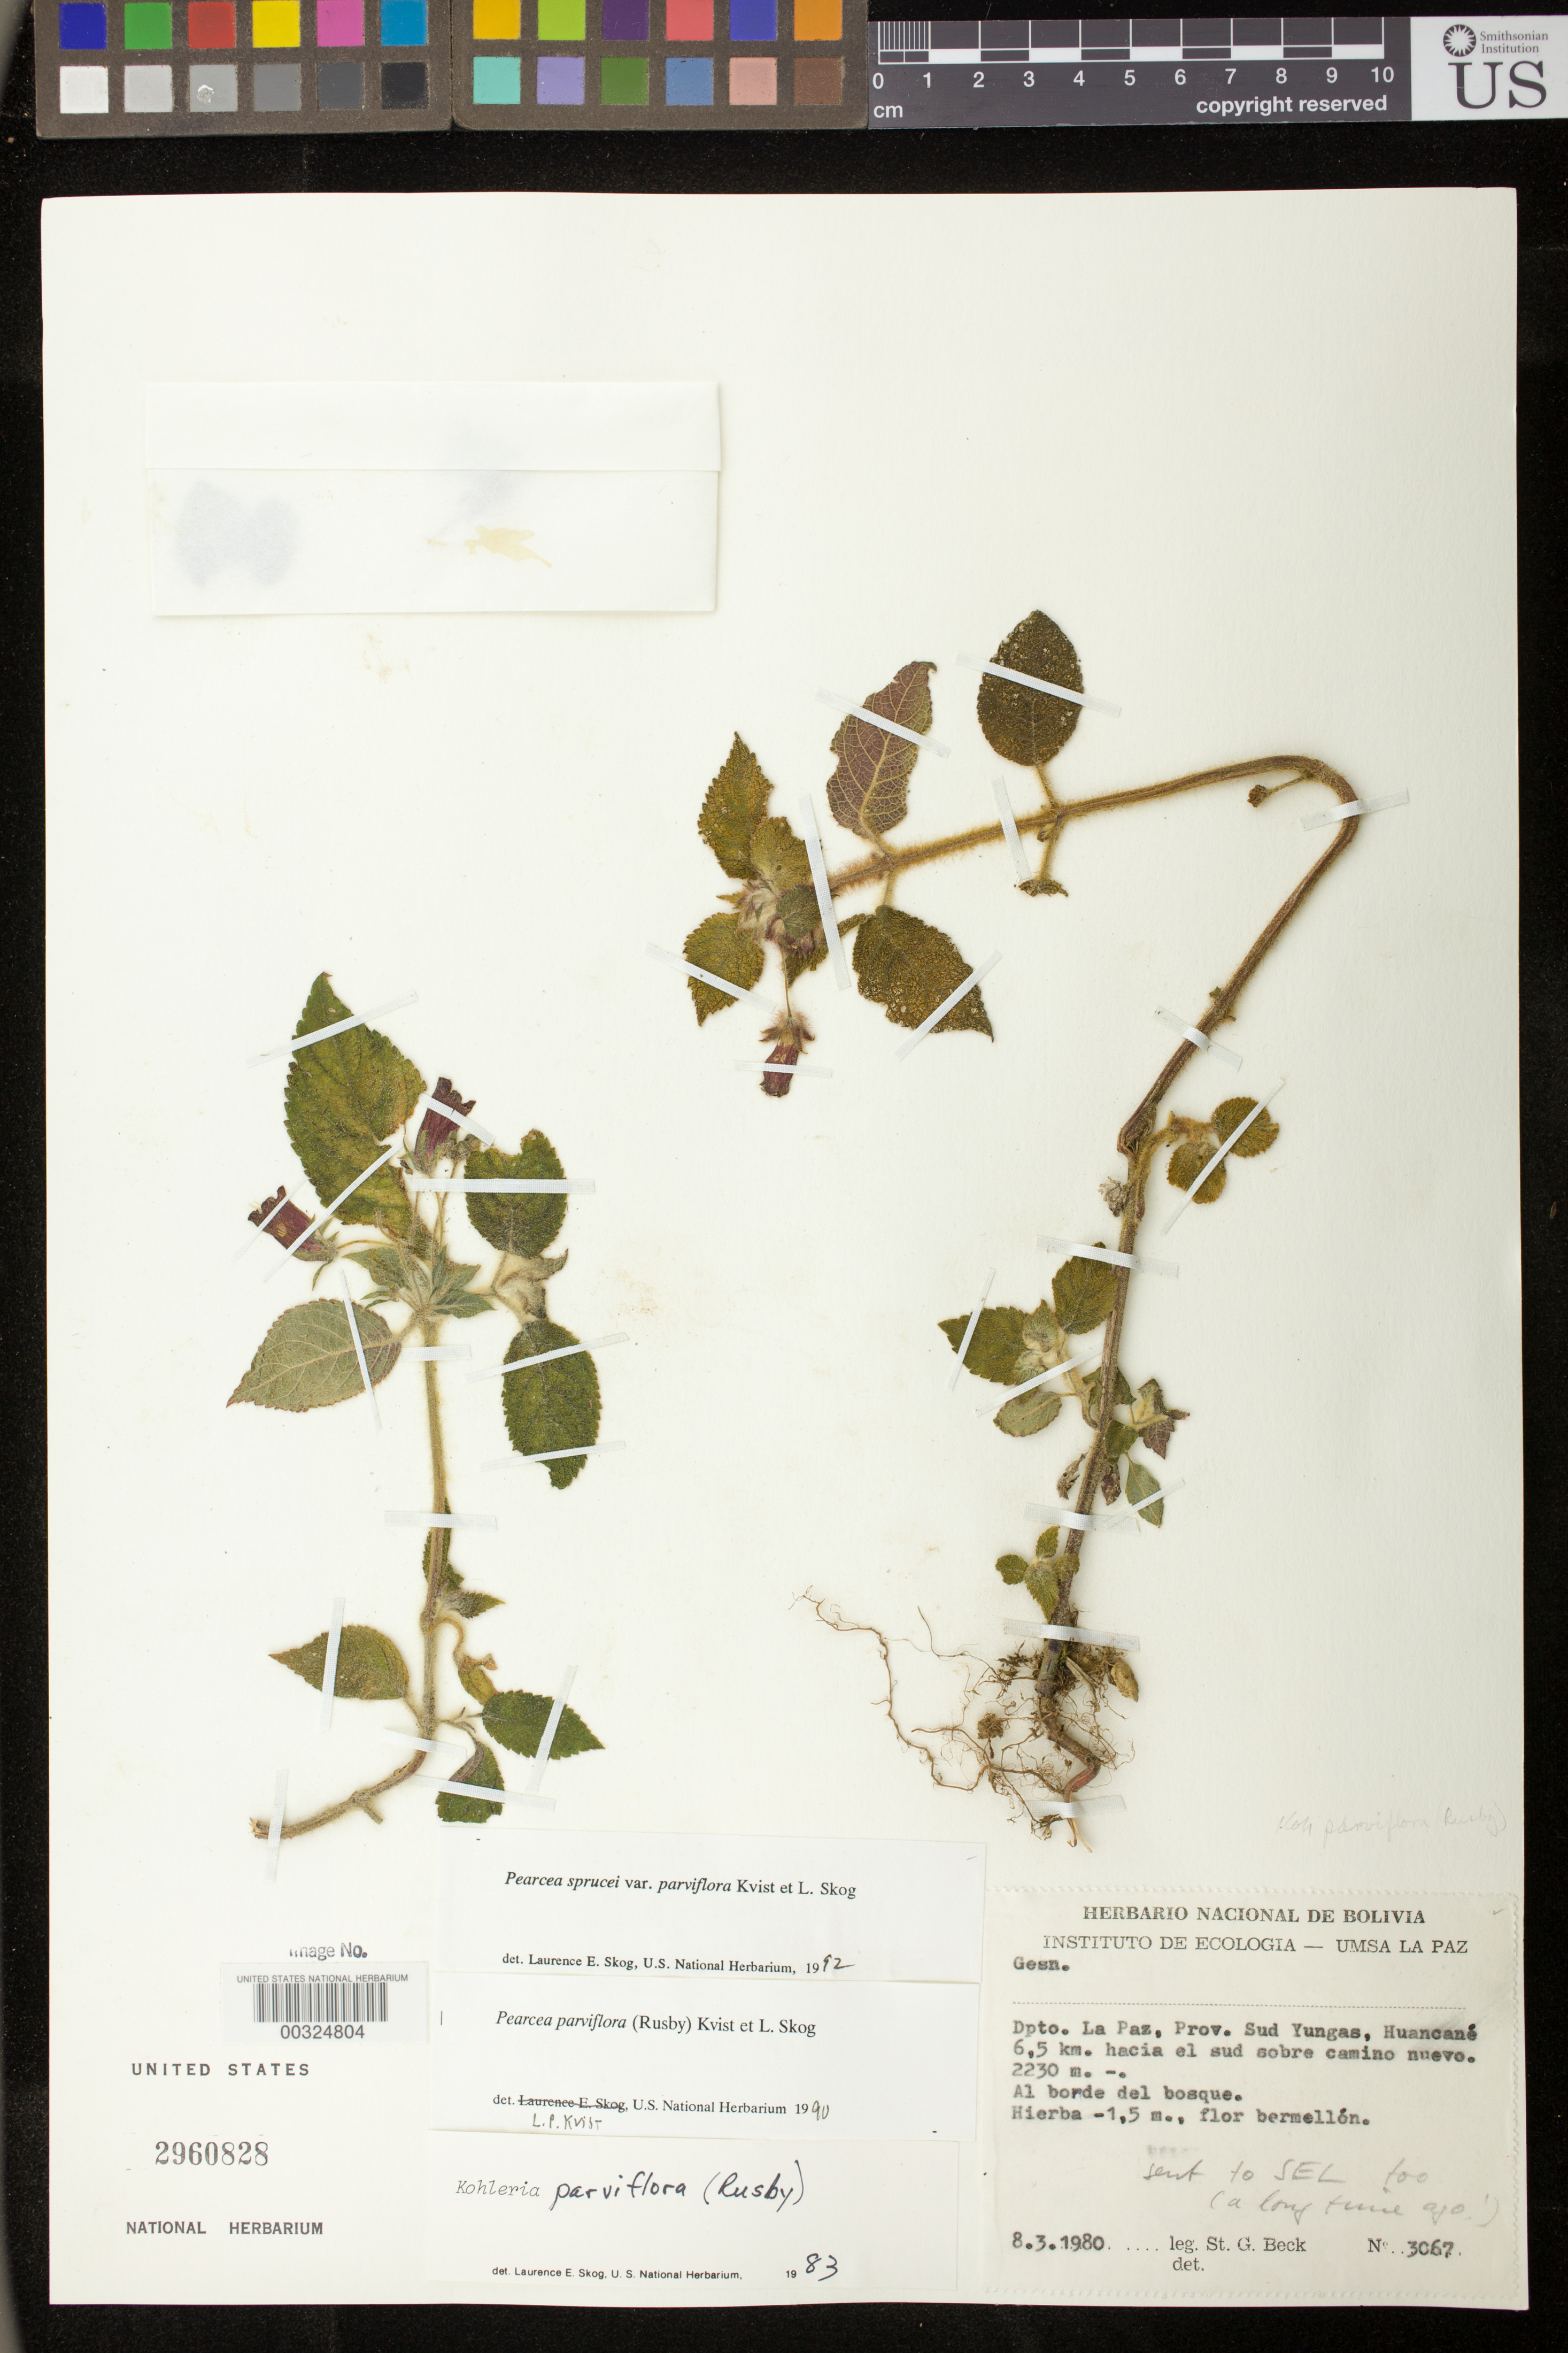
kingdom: Plantae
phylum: Tracheophyta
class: Magnoliopsida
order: Lamiales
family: Gesneriaceae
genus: Pearcea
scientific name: Pearcea sprucei var. parviflora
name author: (Rusby) L.P. Kvist & L.E. Skog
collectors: S. G. Beck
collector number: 3067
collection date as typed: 08 Mar 1980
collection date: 1980-03-08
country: Bolivia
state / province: La Paz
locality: Prov. Sud Yungas, Huancane, 6.5 km from El Sud above new road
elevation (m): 2230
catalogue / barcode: US 2960828